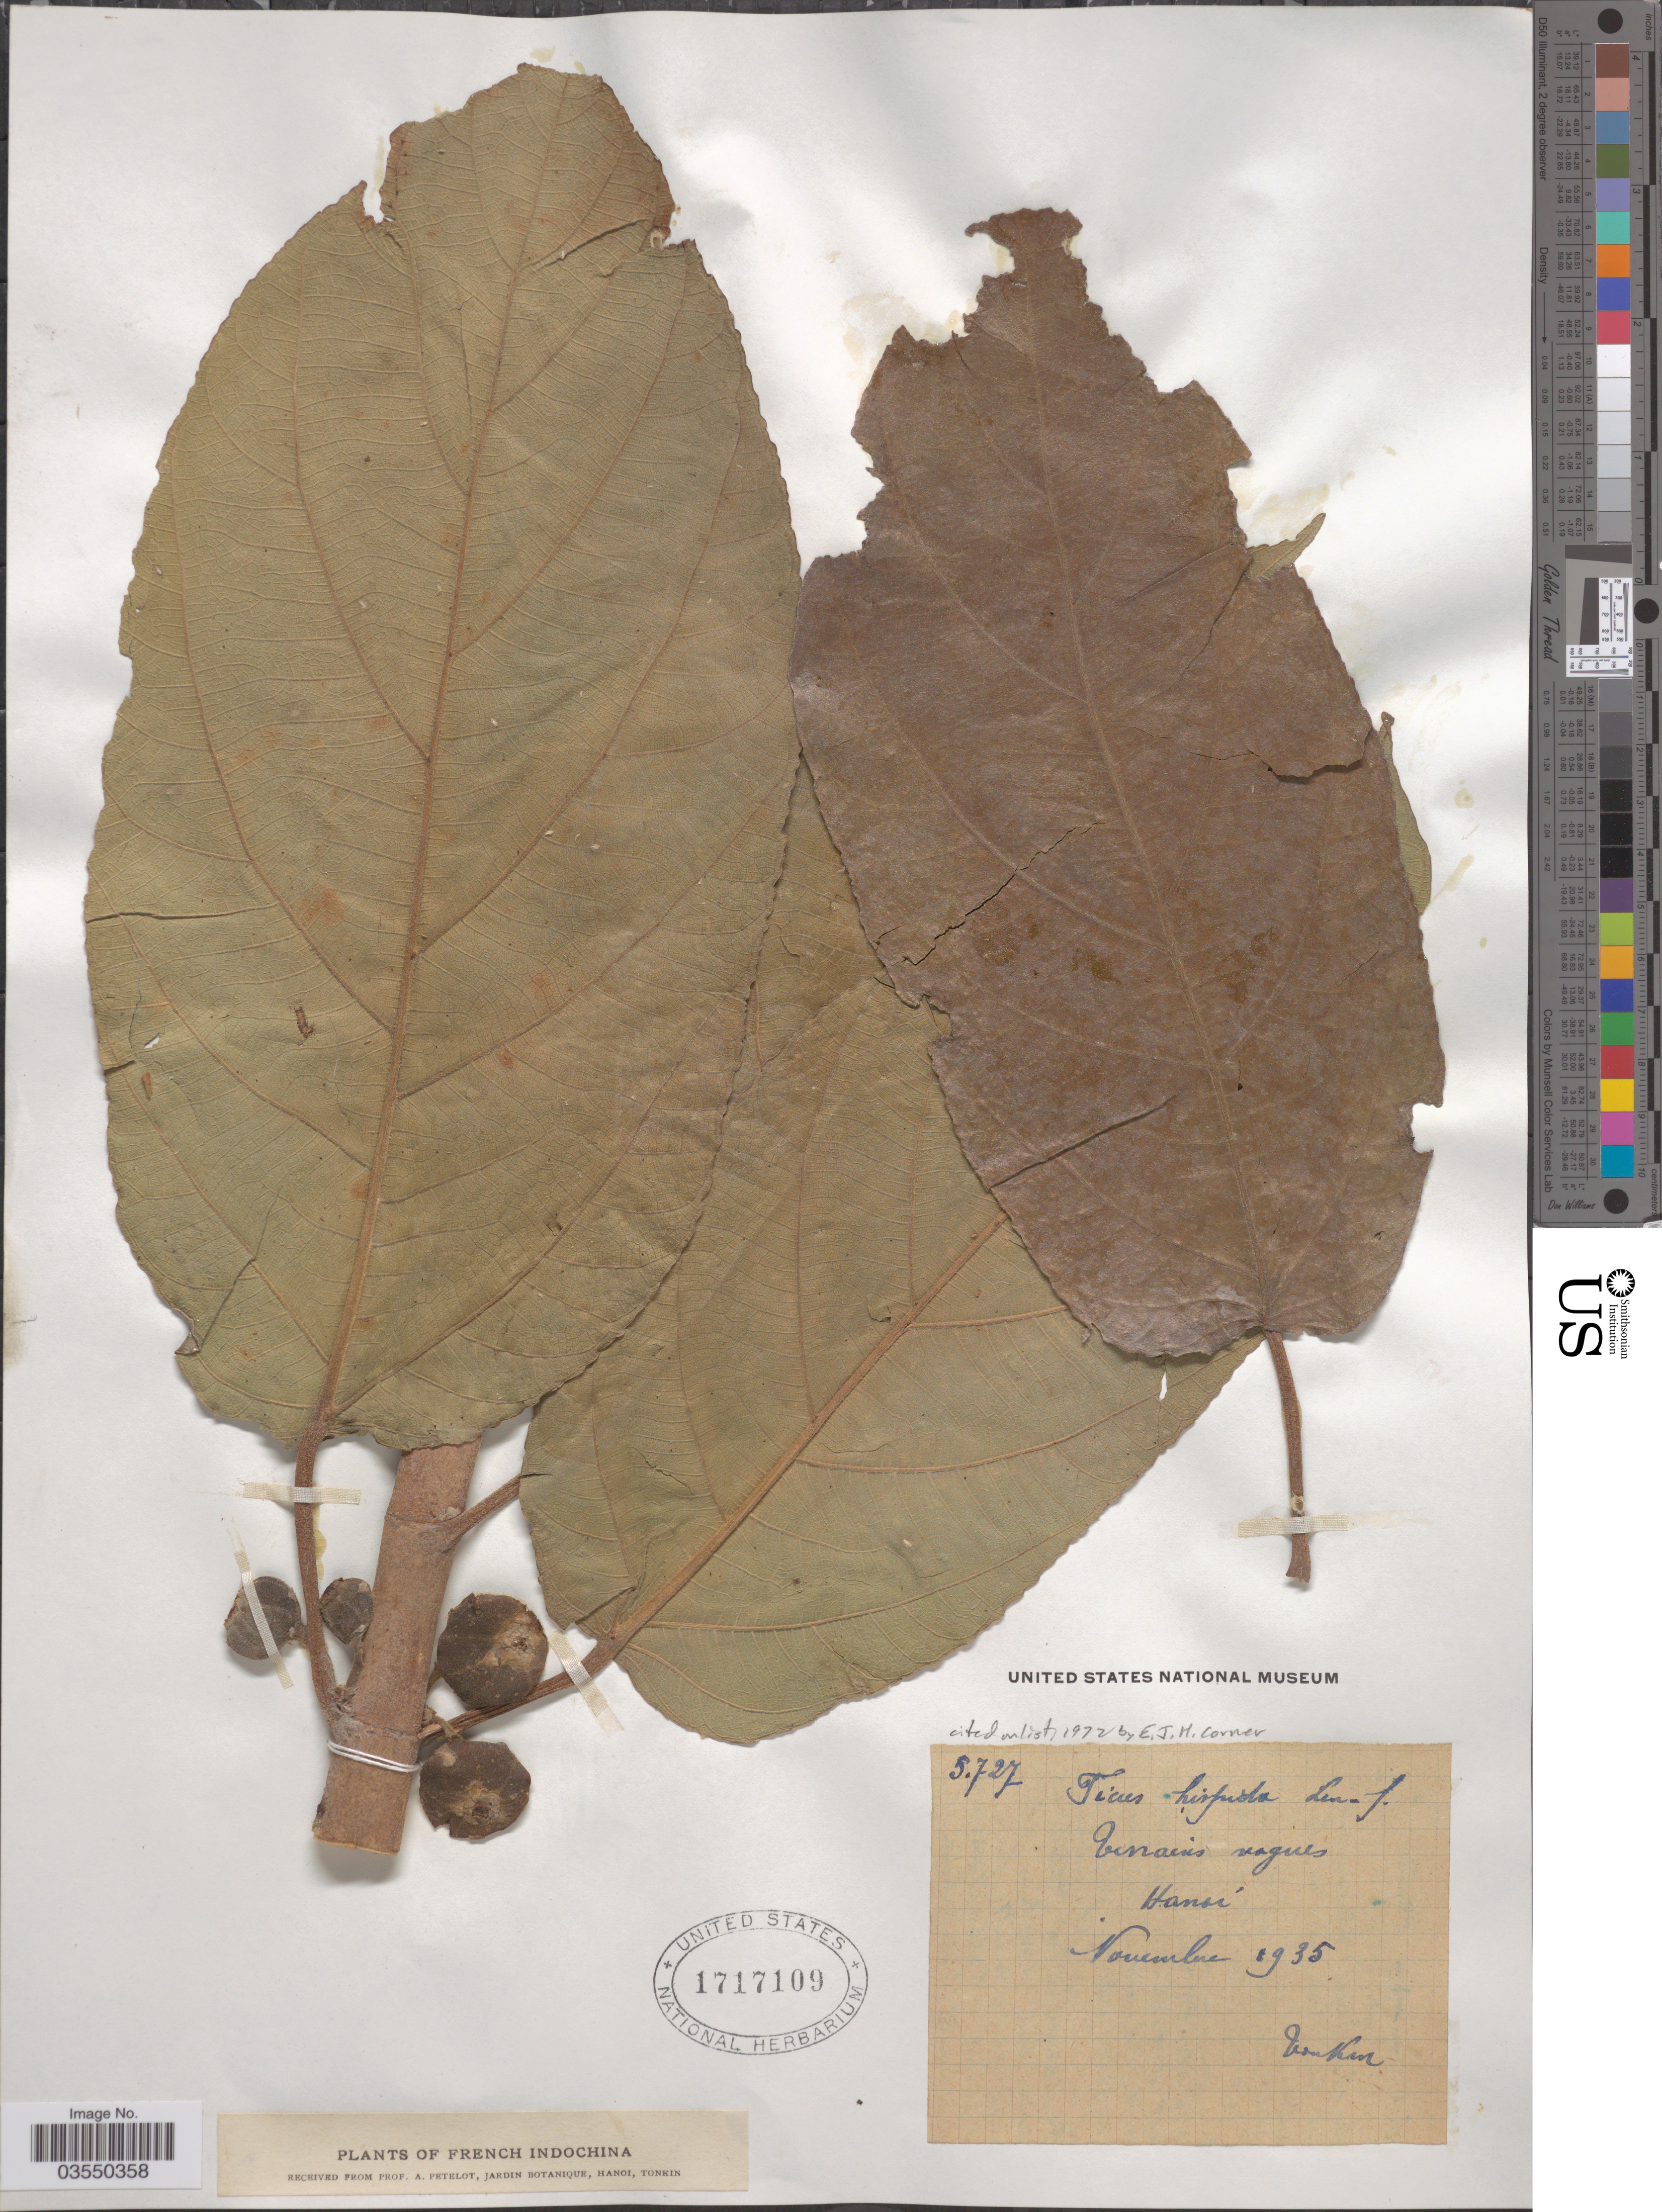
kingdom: Plantae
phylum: Tracheophyta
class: Magnoliopsida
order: Rosales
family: Moraceae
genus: Ficus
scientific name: Ficus hispida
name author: L. f.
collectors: A. Petelot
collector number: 5727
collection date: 1935-11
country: Vietnam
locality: Hanoi. French Indochina.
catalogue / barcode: US 1717109